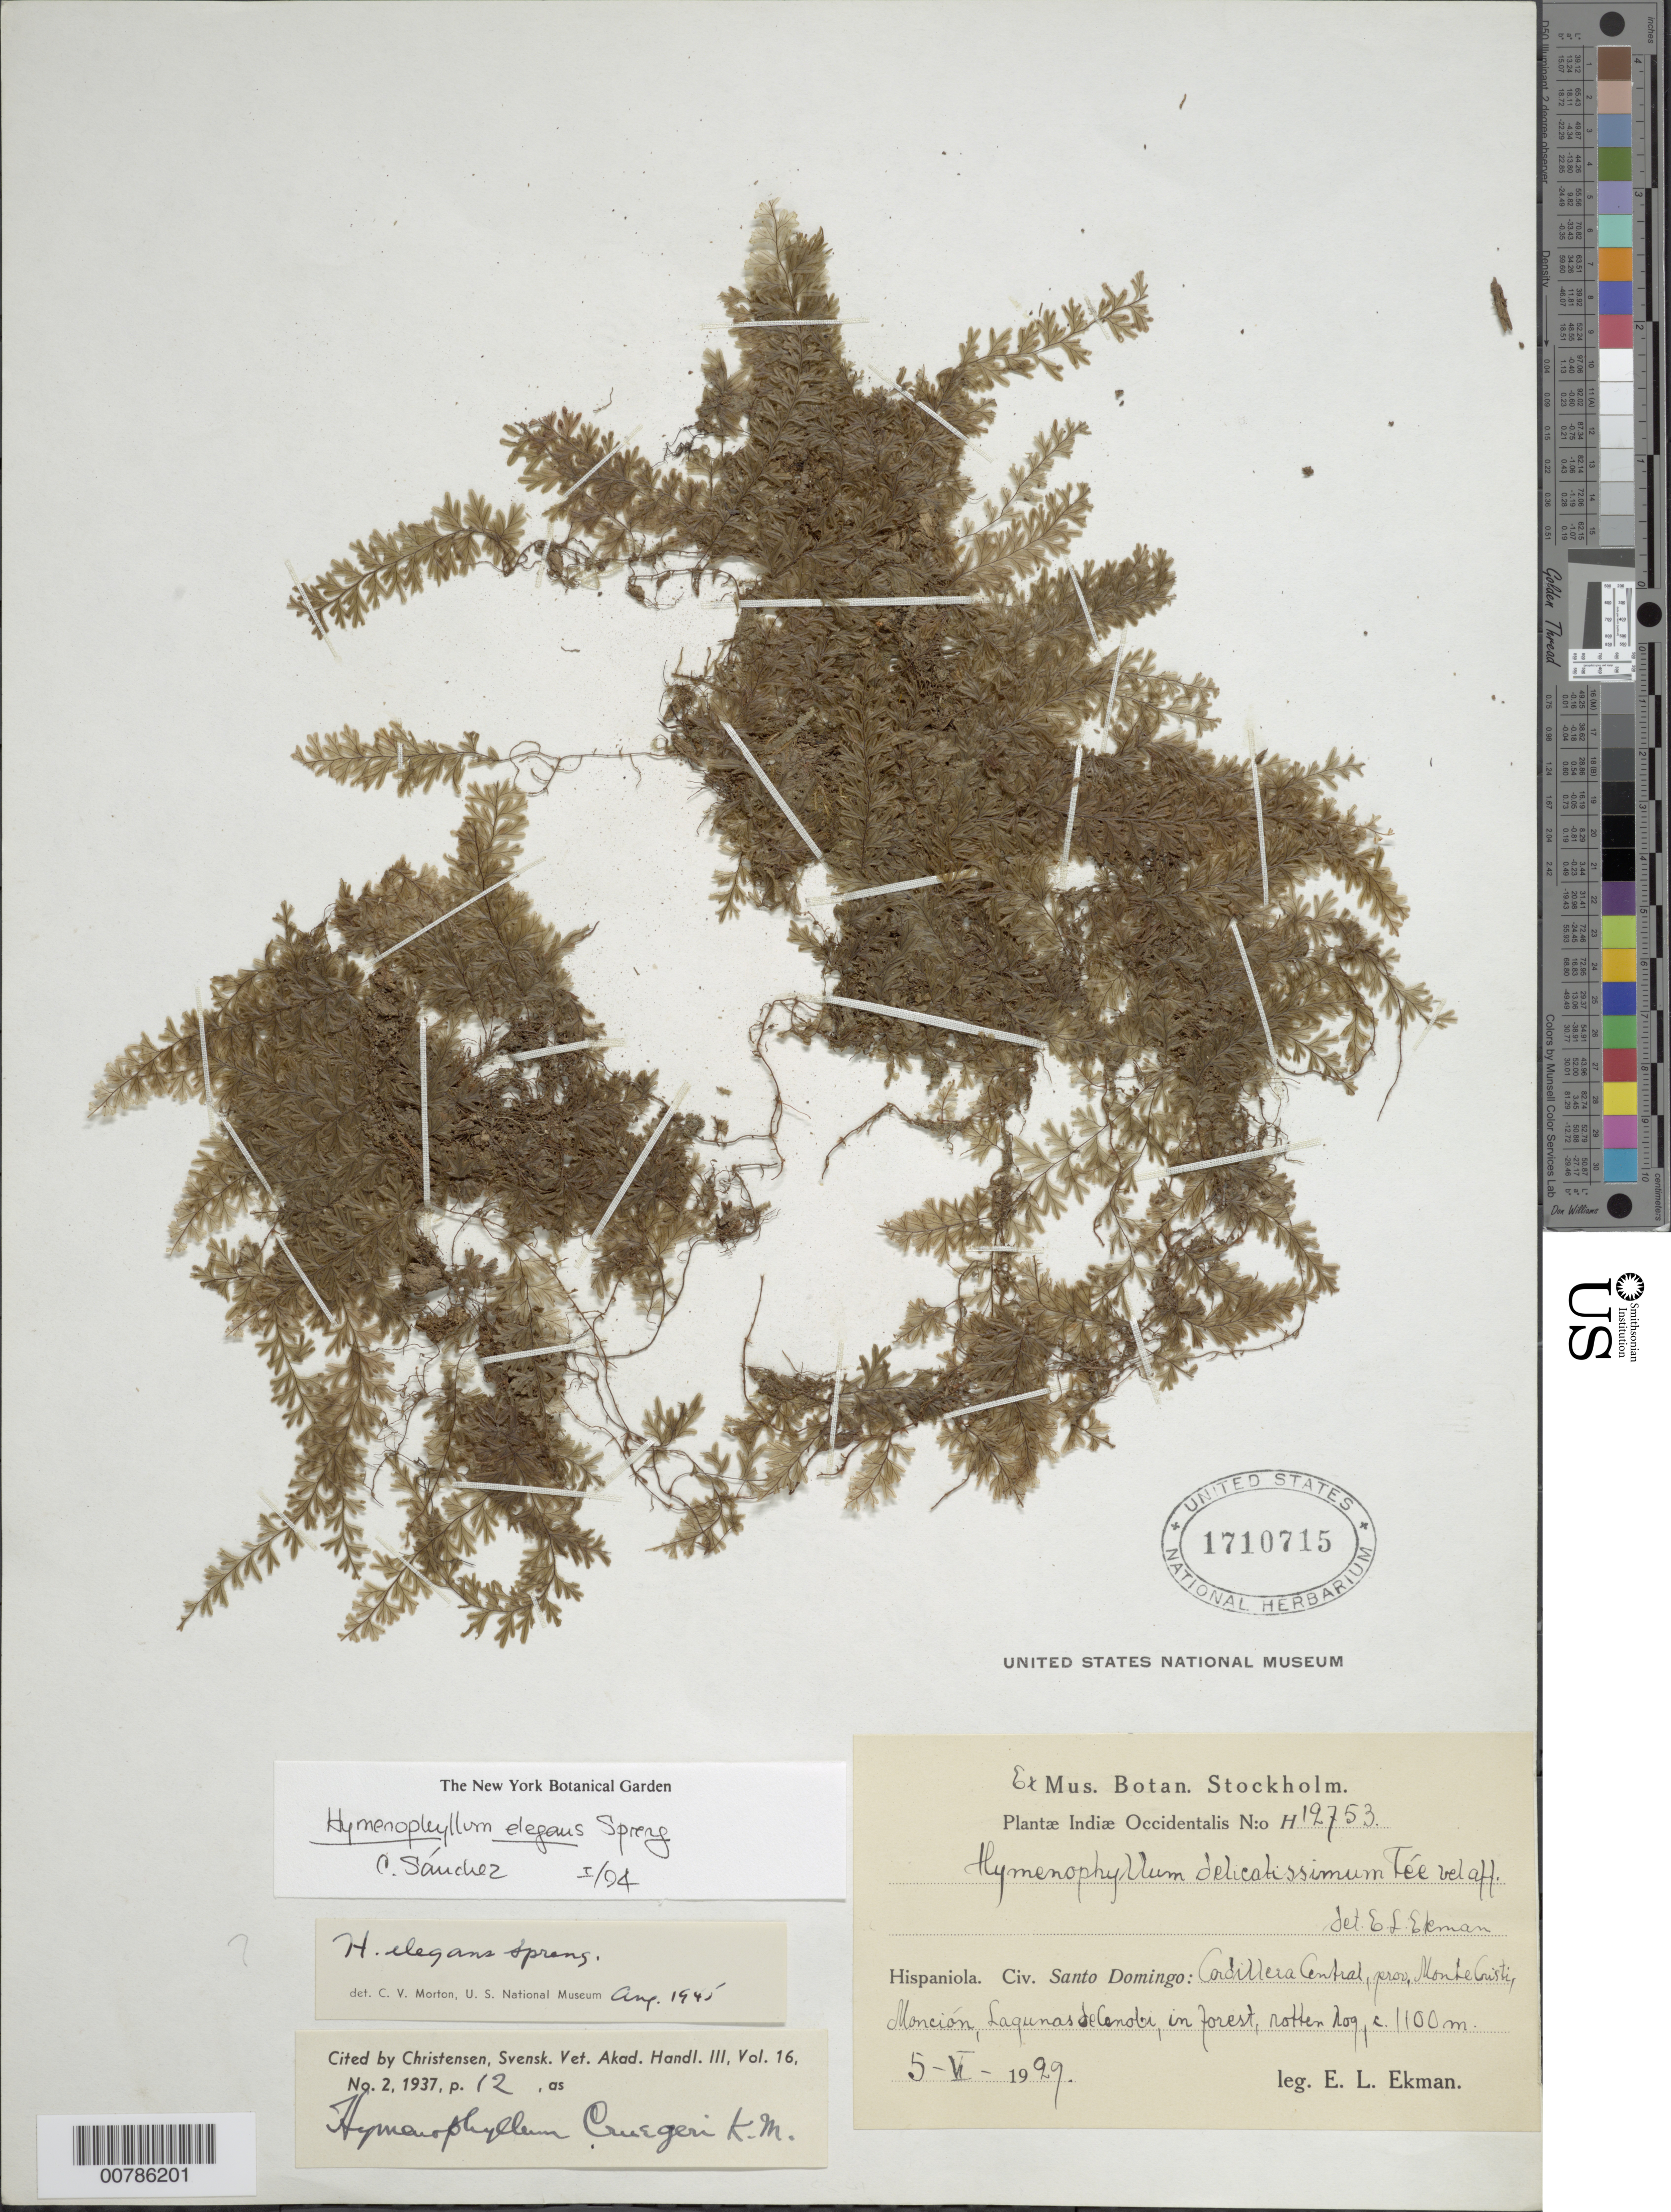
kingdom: Plantae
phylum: Tracheophyta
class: Polypodiopsida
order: Hymenophyllales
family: Hymenophyllaceae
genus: Hymenophyllum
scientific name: Hymenophyllum elegans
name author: Spreng.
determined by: Sánchez, C. A.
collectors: E. L. Ekman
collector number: H 12753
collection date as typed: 05 May 1929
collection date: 1929-05-05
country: Dominican Republic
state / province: Monte Cristi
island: Hispaniola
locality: Cordillera Central, Manción, Lagunas de Canobi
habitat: In forest, on rotten log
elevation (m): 1100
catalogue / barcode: US 1710715